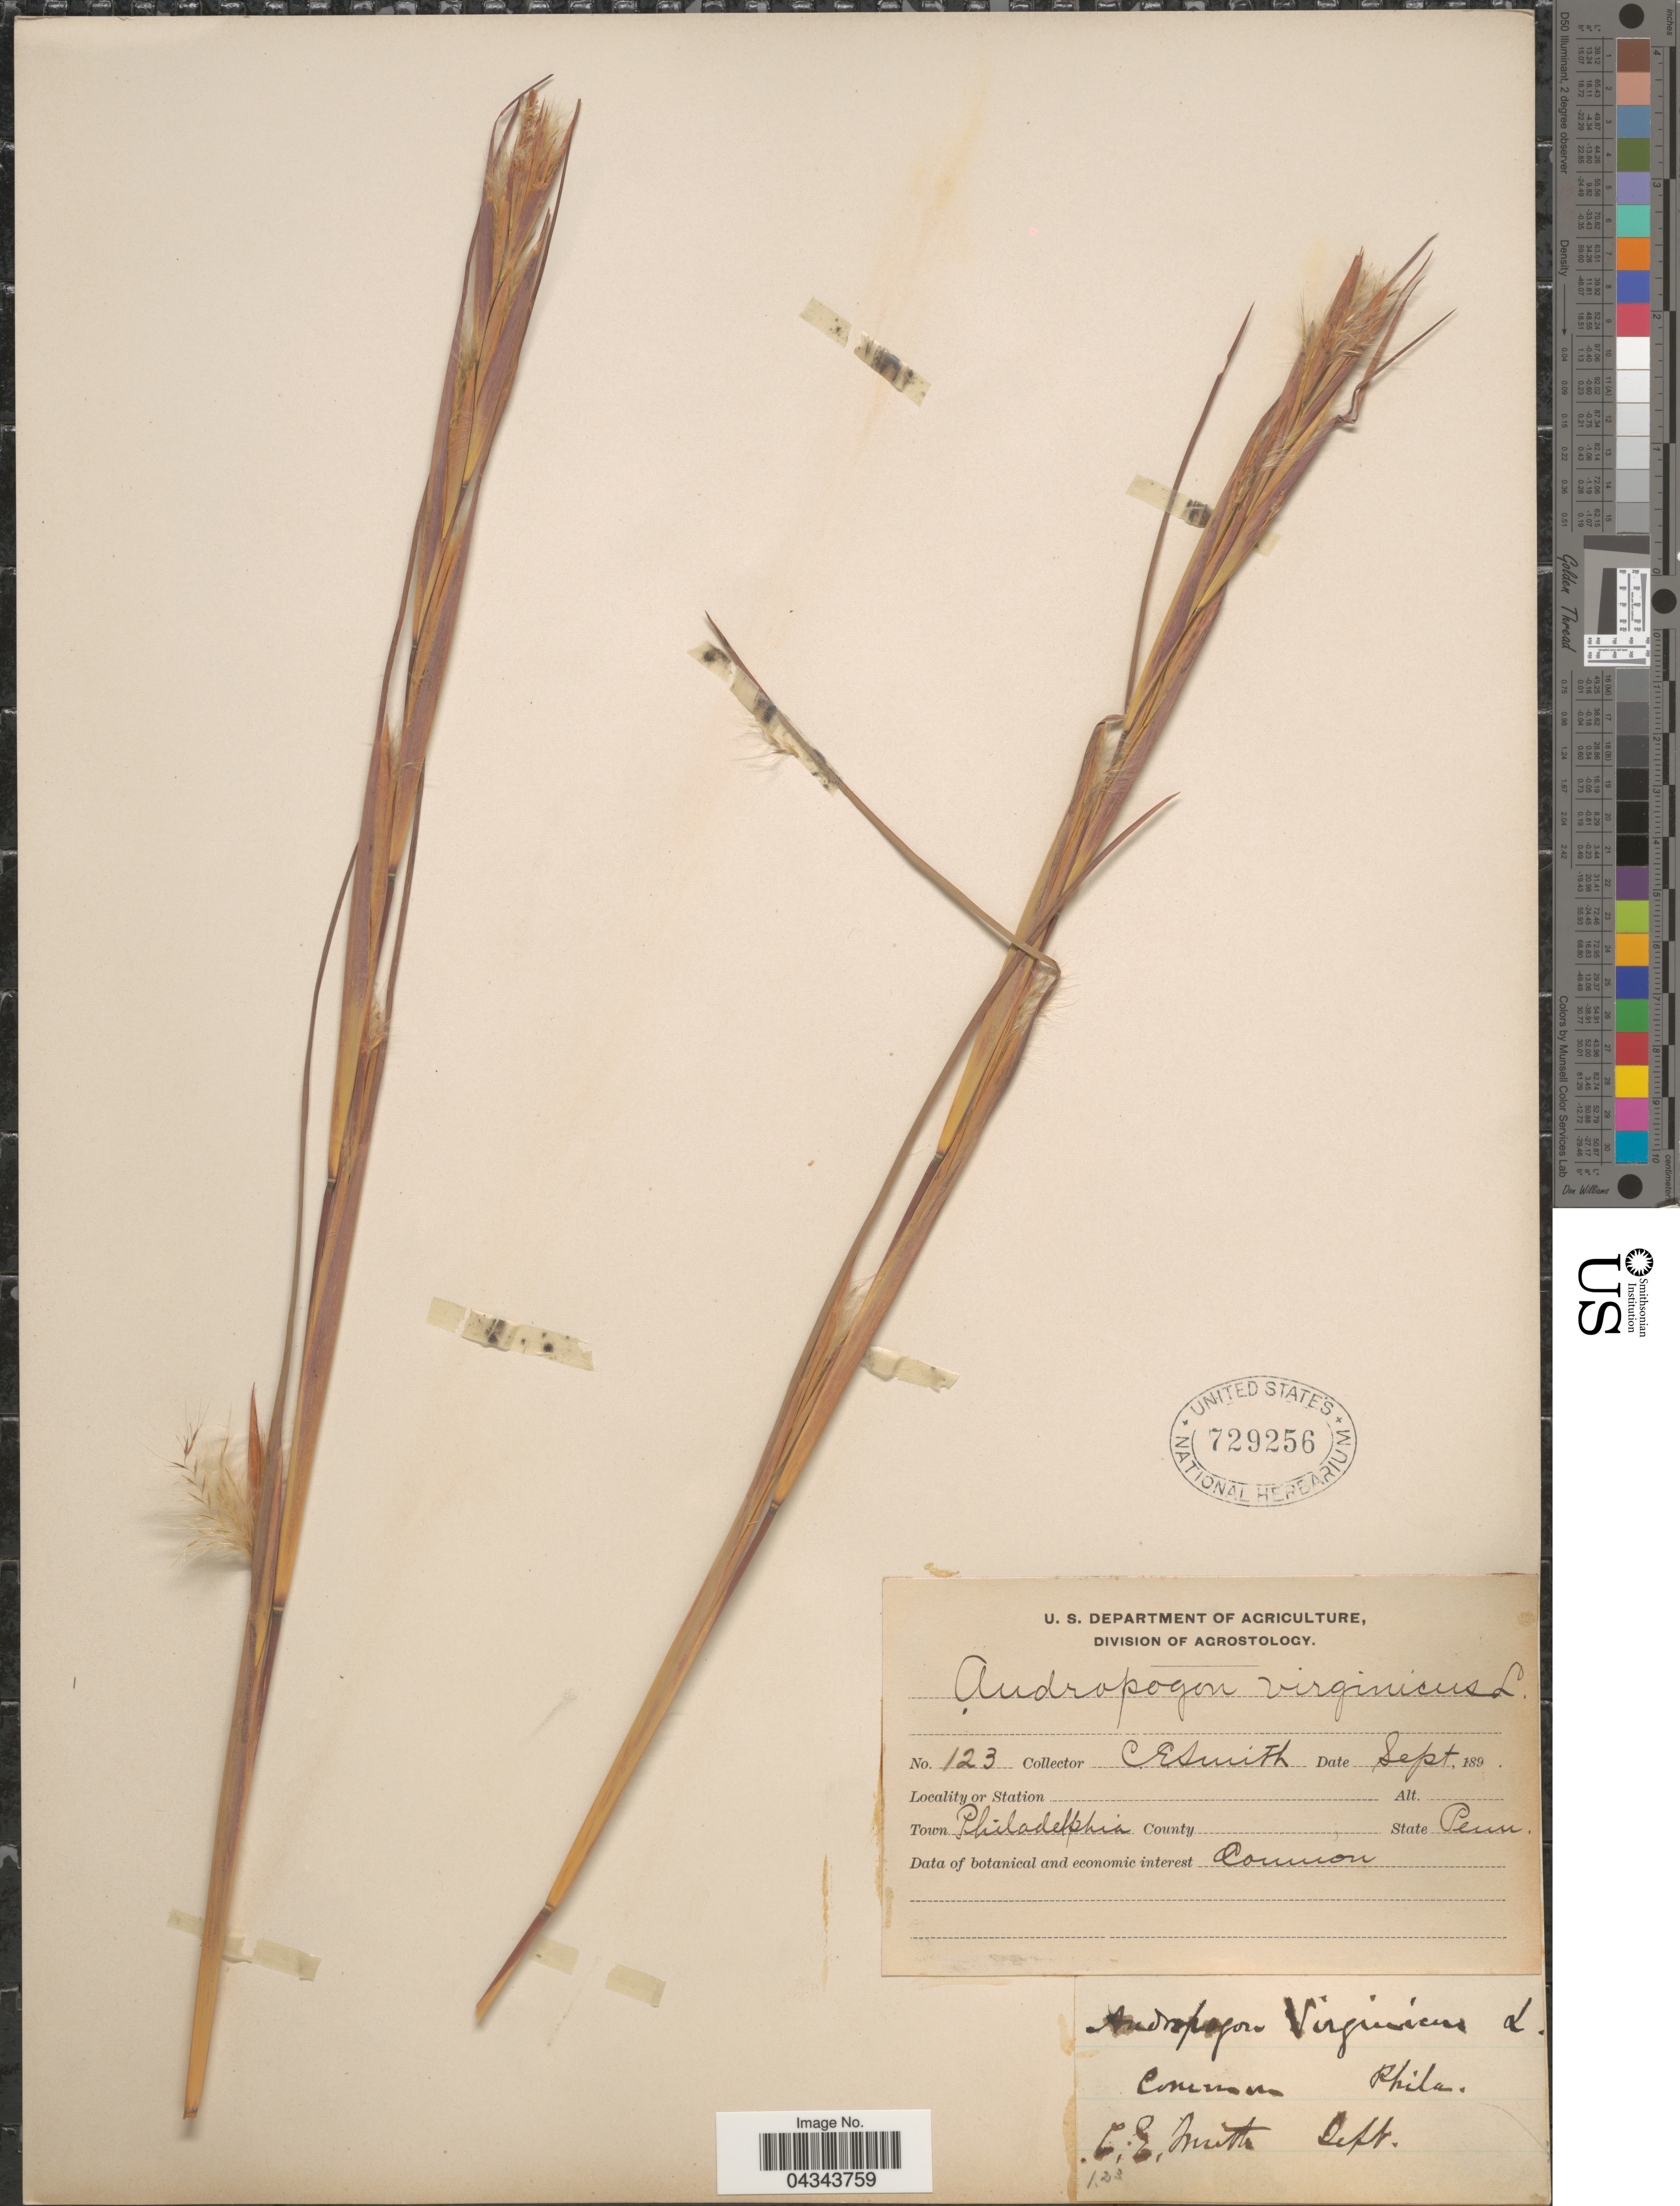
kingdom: Plantae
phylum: Tracheophyta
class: Liliopsida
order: Poales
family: Poaceae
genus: Andropogon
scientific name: Andropogon ternarius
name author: Michx.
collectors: C. E. Smith Jr.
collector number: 123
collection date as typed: Sept. 189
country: United States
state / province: Pennsylvania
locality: Town Philadelphia.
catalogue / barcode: US 729256